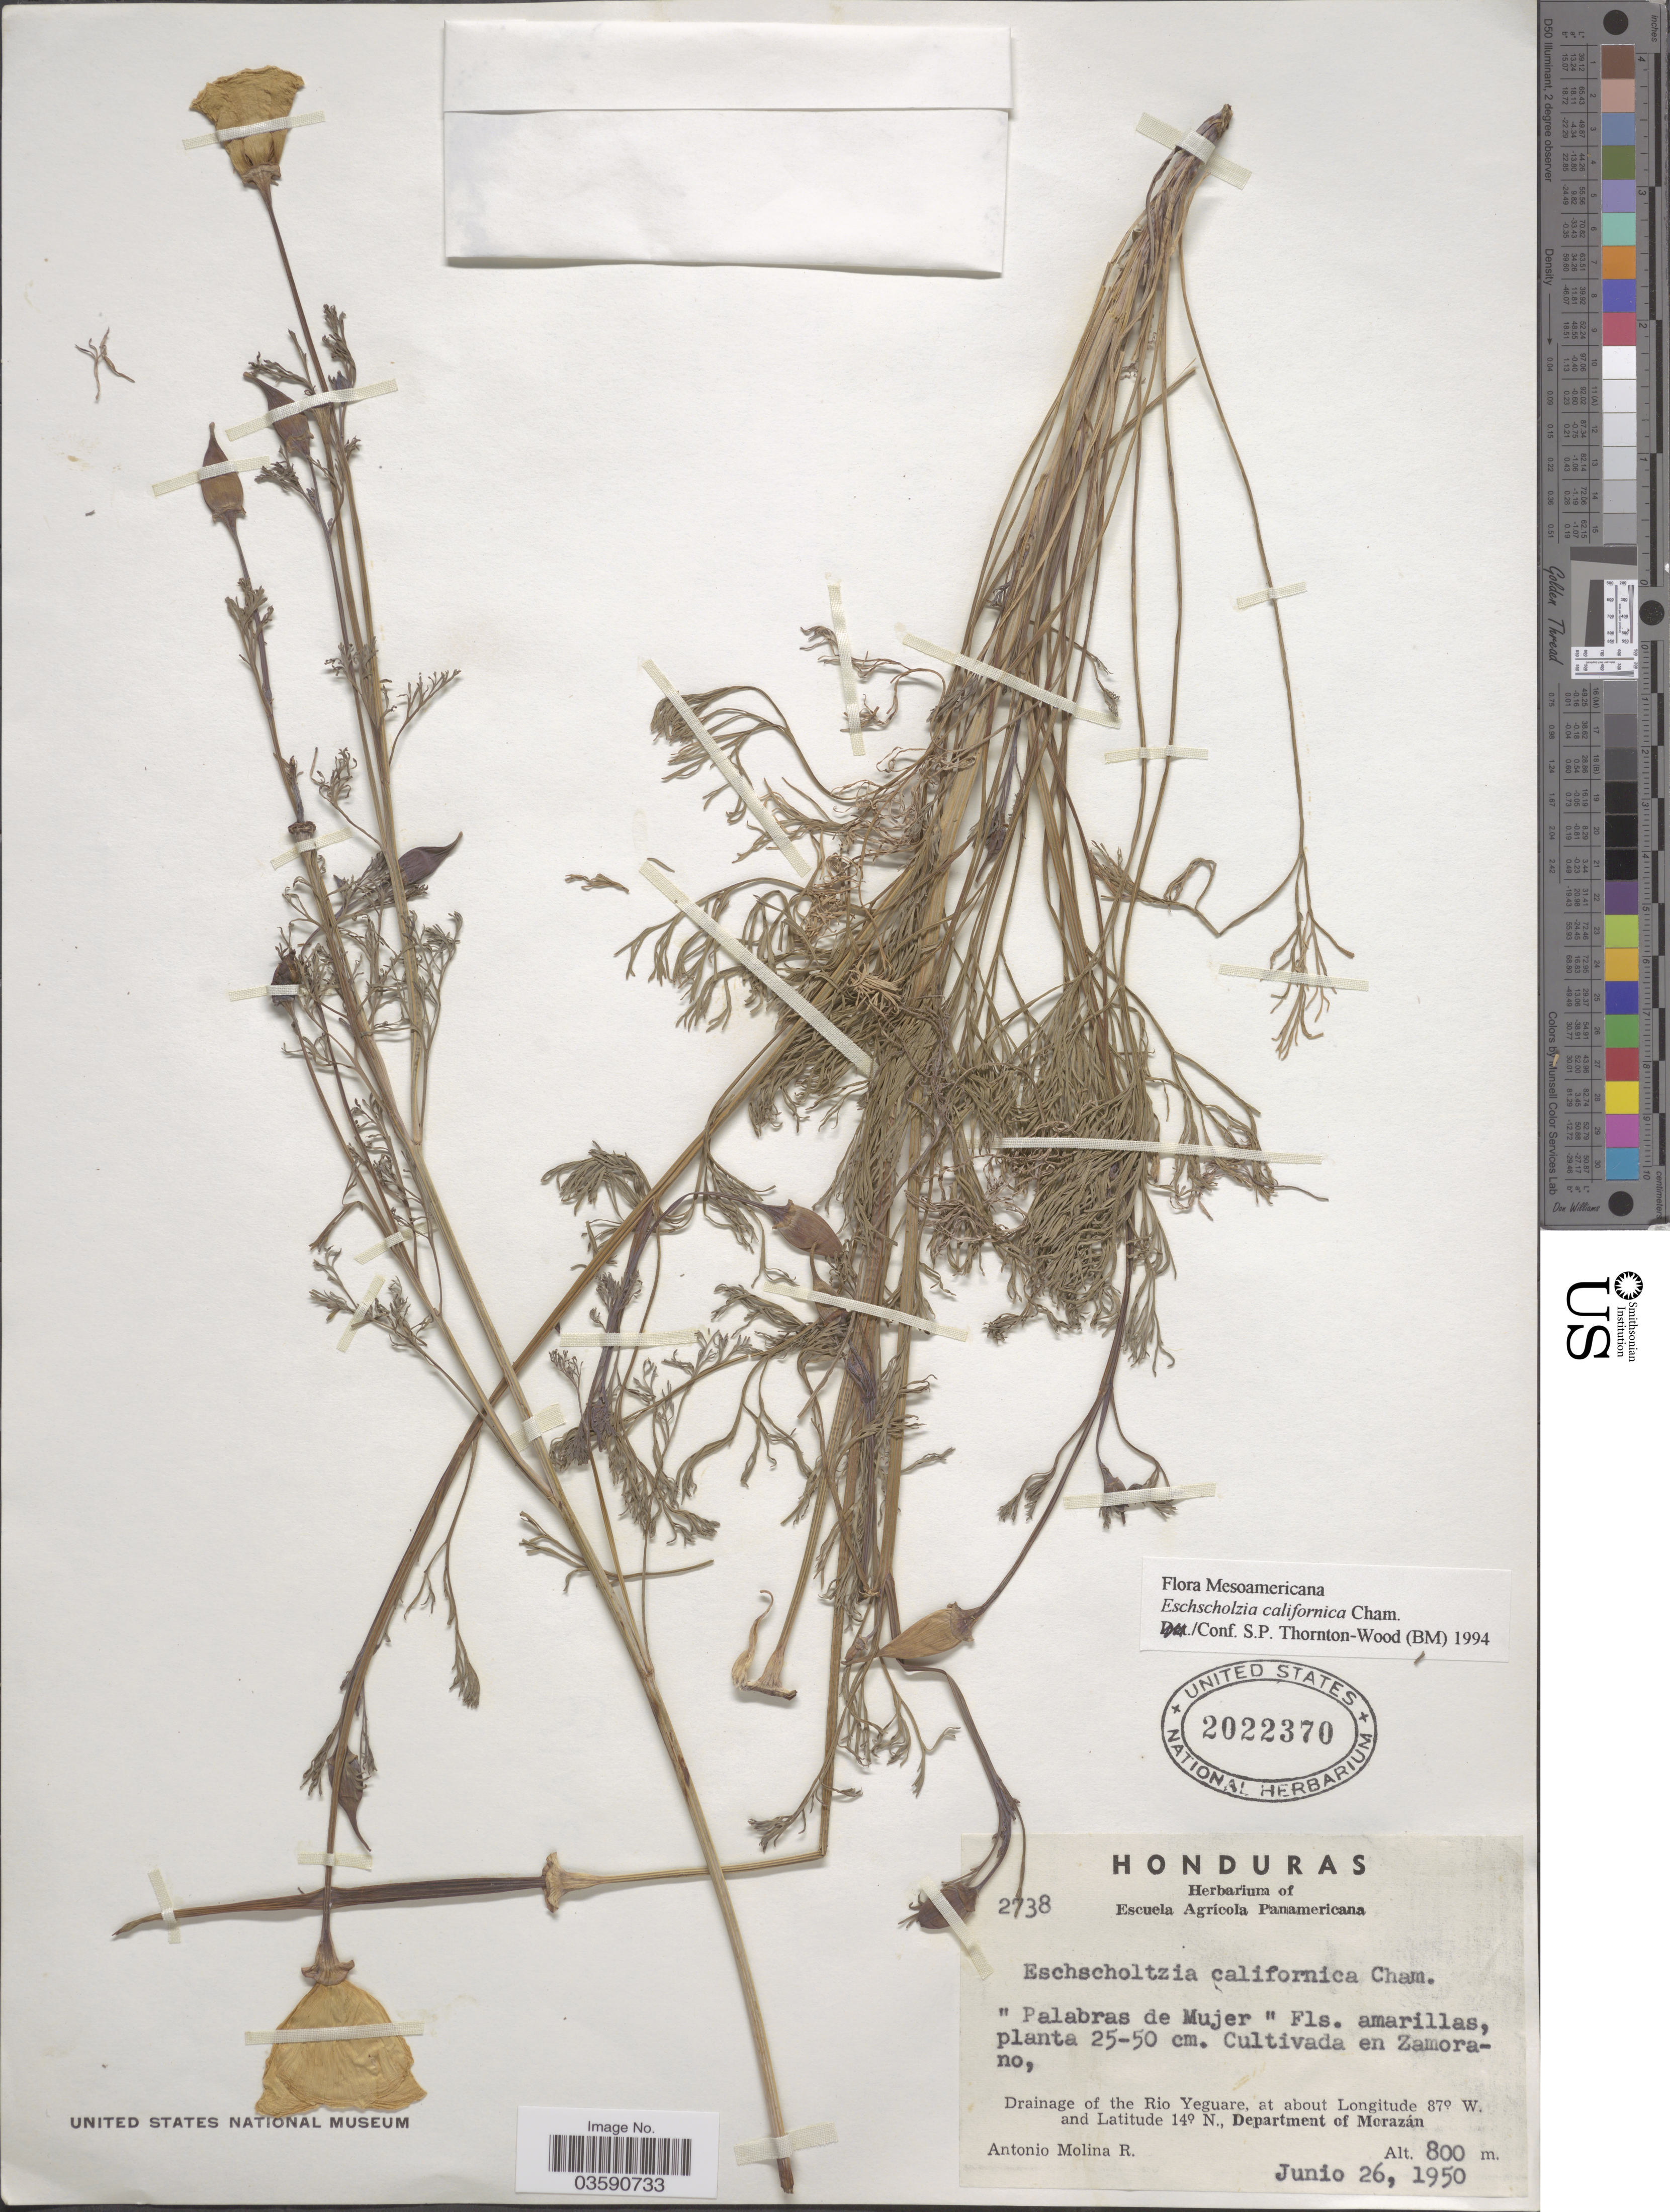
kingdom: Plantae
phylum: Tracheophyta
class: Magnoliopsida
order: Ranunculales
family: Papaveraceae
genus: Eschscholzia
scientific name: Eschscholzia californica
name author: Cham.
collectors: A. Molina R.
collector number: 2738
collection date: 1950-06-26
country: Honduras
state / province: Fco. Morazán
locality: Cultivada en Zamorano. Drainage of the Rio Yeguare, Department of Morazán.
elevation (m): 800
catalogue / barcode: US 2022370